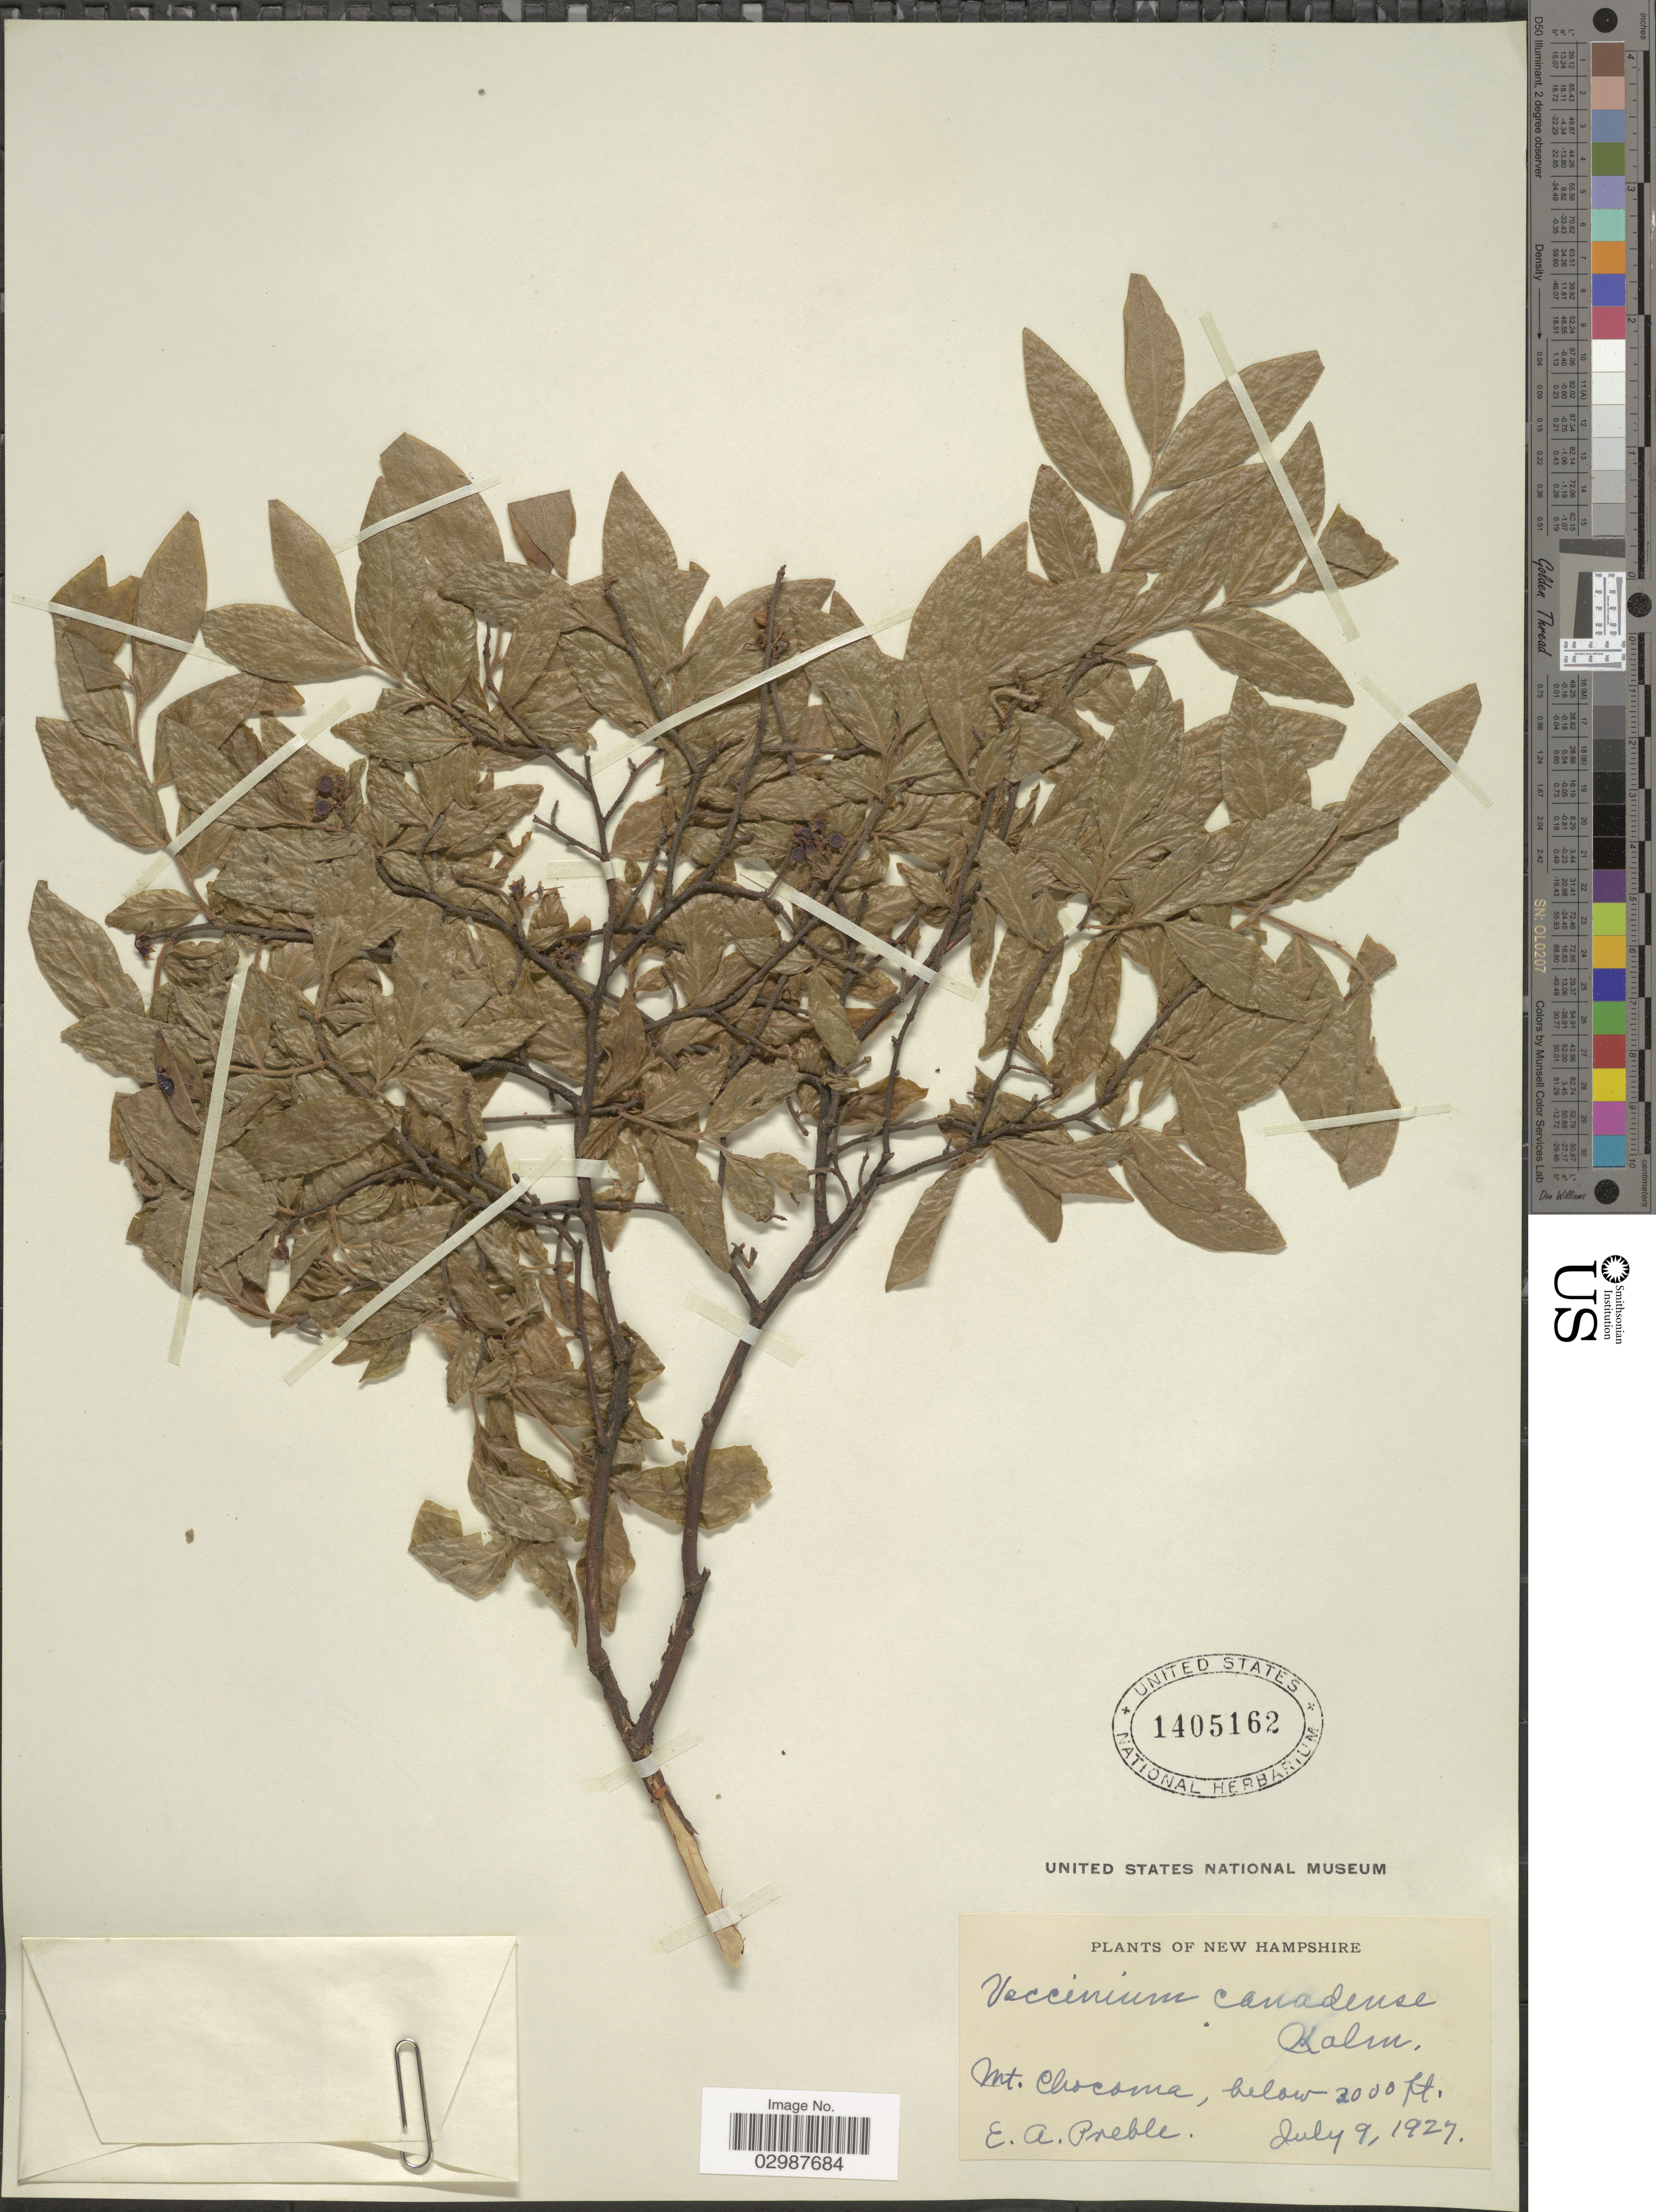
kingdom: Plantae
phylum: Tracheophyta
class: Magnoliopsida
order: Ericales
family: Ericaceae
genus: Vaccinium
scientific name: Vaccinium canadense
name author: Kalm ex Richardson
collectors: E. Preble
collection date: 1927-07-09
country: United States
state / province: New Hampshire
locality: Mt. Chocoma.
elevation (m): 914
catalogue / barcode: US 1405162